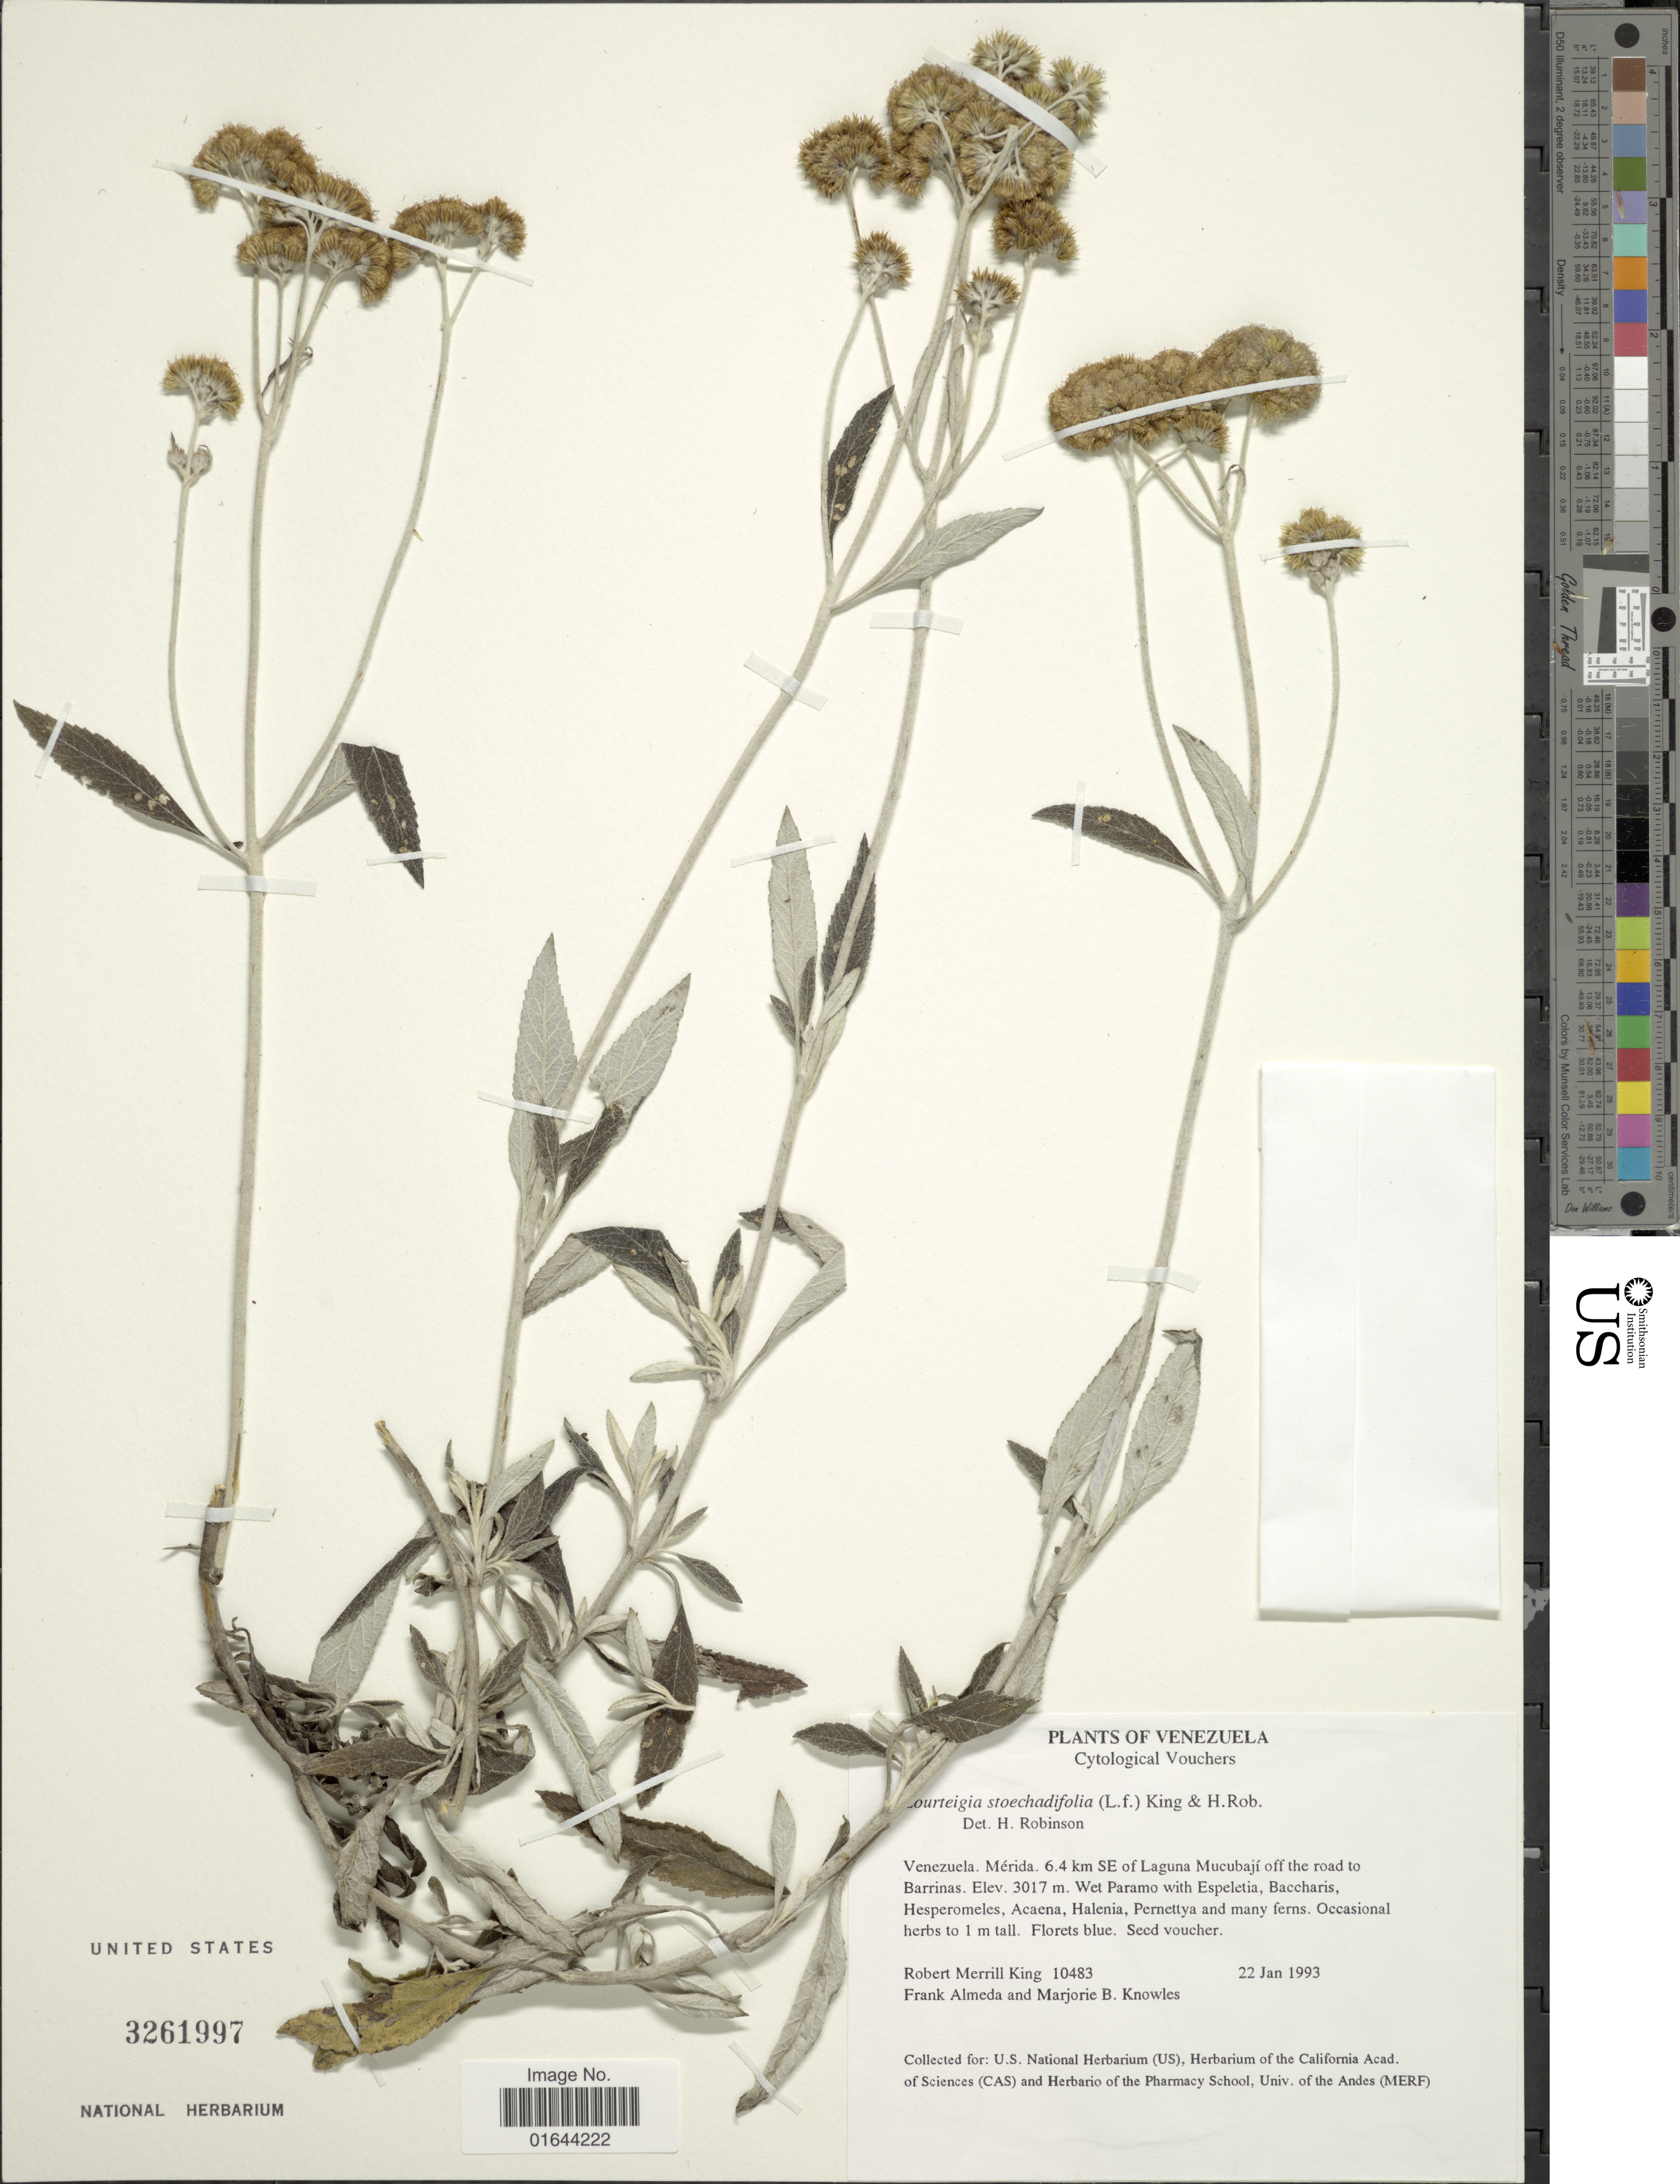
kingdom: Plantae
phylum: Tracheophyta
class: Magnoliopsida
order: Asterales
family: Asteraceae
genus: Lourteigia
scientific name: Lourteigia stoechadifolia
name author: (L. f.) R.M. King & H. Rob.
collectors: R. M. King, F. Almeda & M. B. Knowles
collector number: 10483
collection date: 1993-01-22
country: Venezuela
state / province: Mérida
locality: Merida. 6.4 km SE of Laguna Mucubaji off the road to Barrinas.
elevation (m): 3017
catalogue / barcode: US 3261997